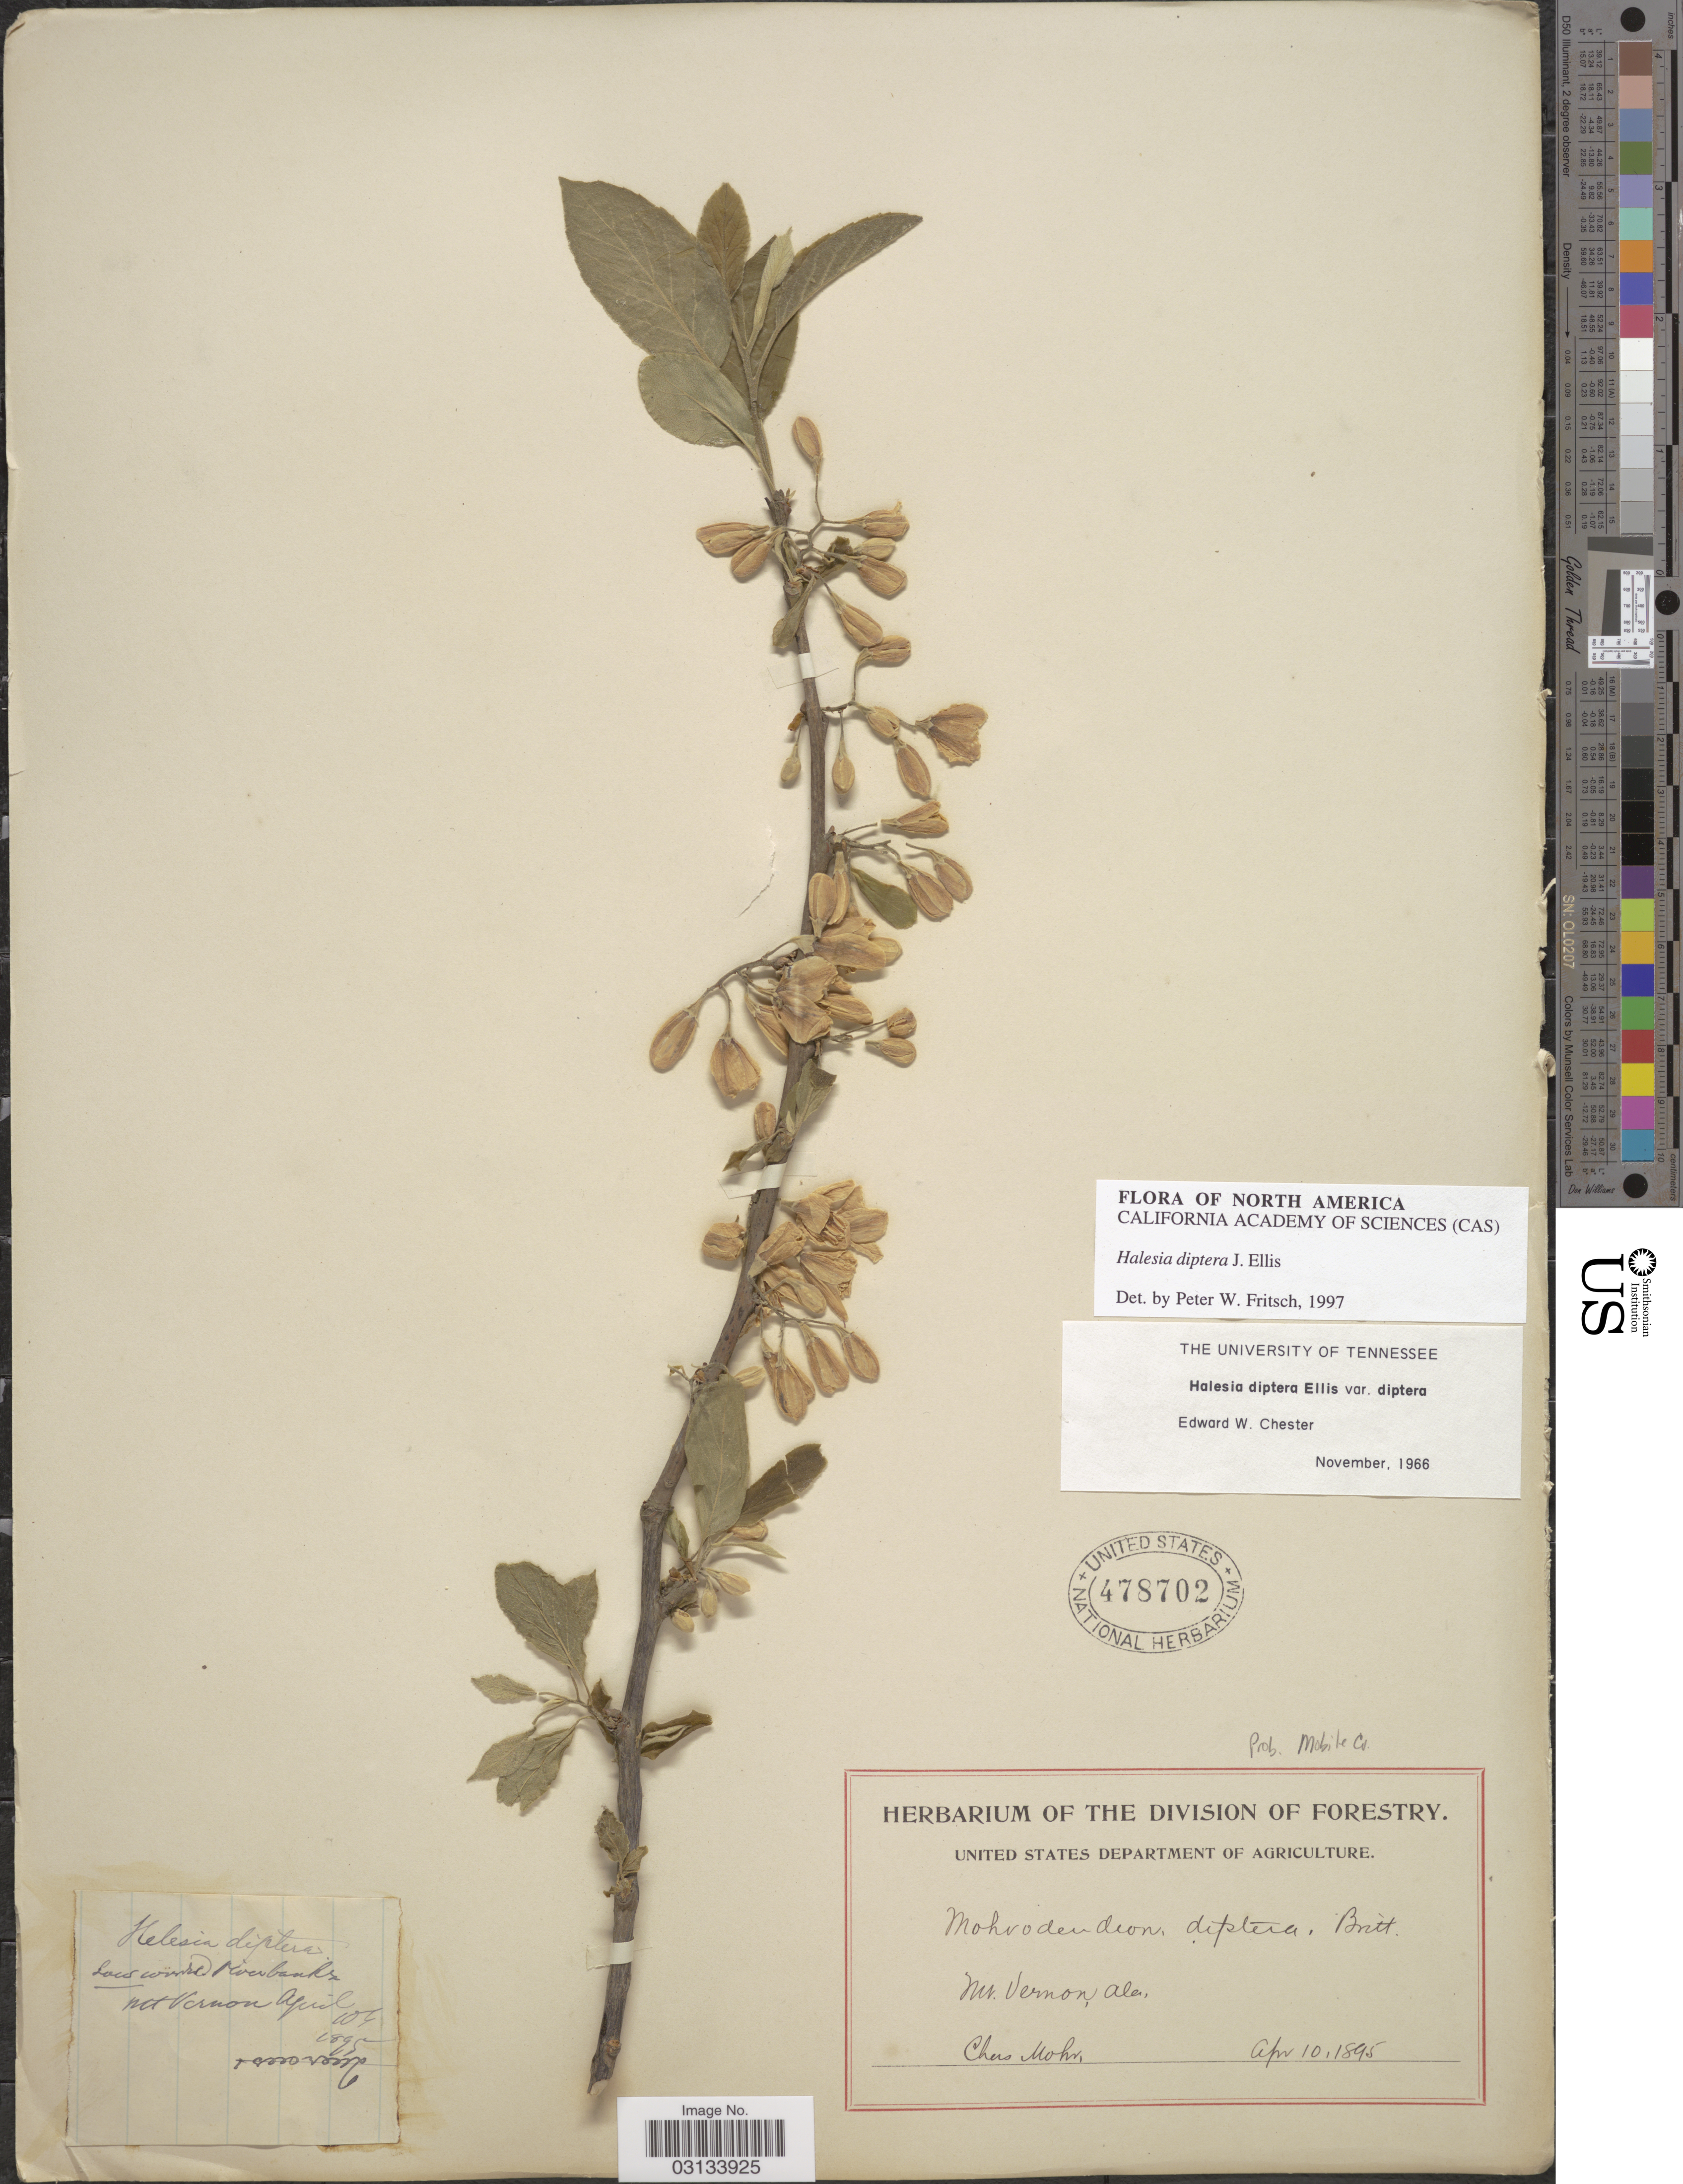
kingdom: Plantae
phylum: Tracheophyta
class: Magnoliopsida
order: Ericales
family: Styracaceae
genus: Halesia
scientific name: Halesia diptera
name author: J. Ellis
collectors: Mohr, C. T. (herbarium)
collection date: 1895-04-10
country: United States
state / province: Alabama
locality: Mobile Co. Mt. Vernon, Ala.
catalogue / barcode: US 478702